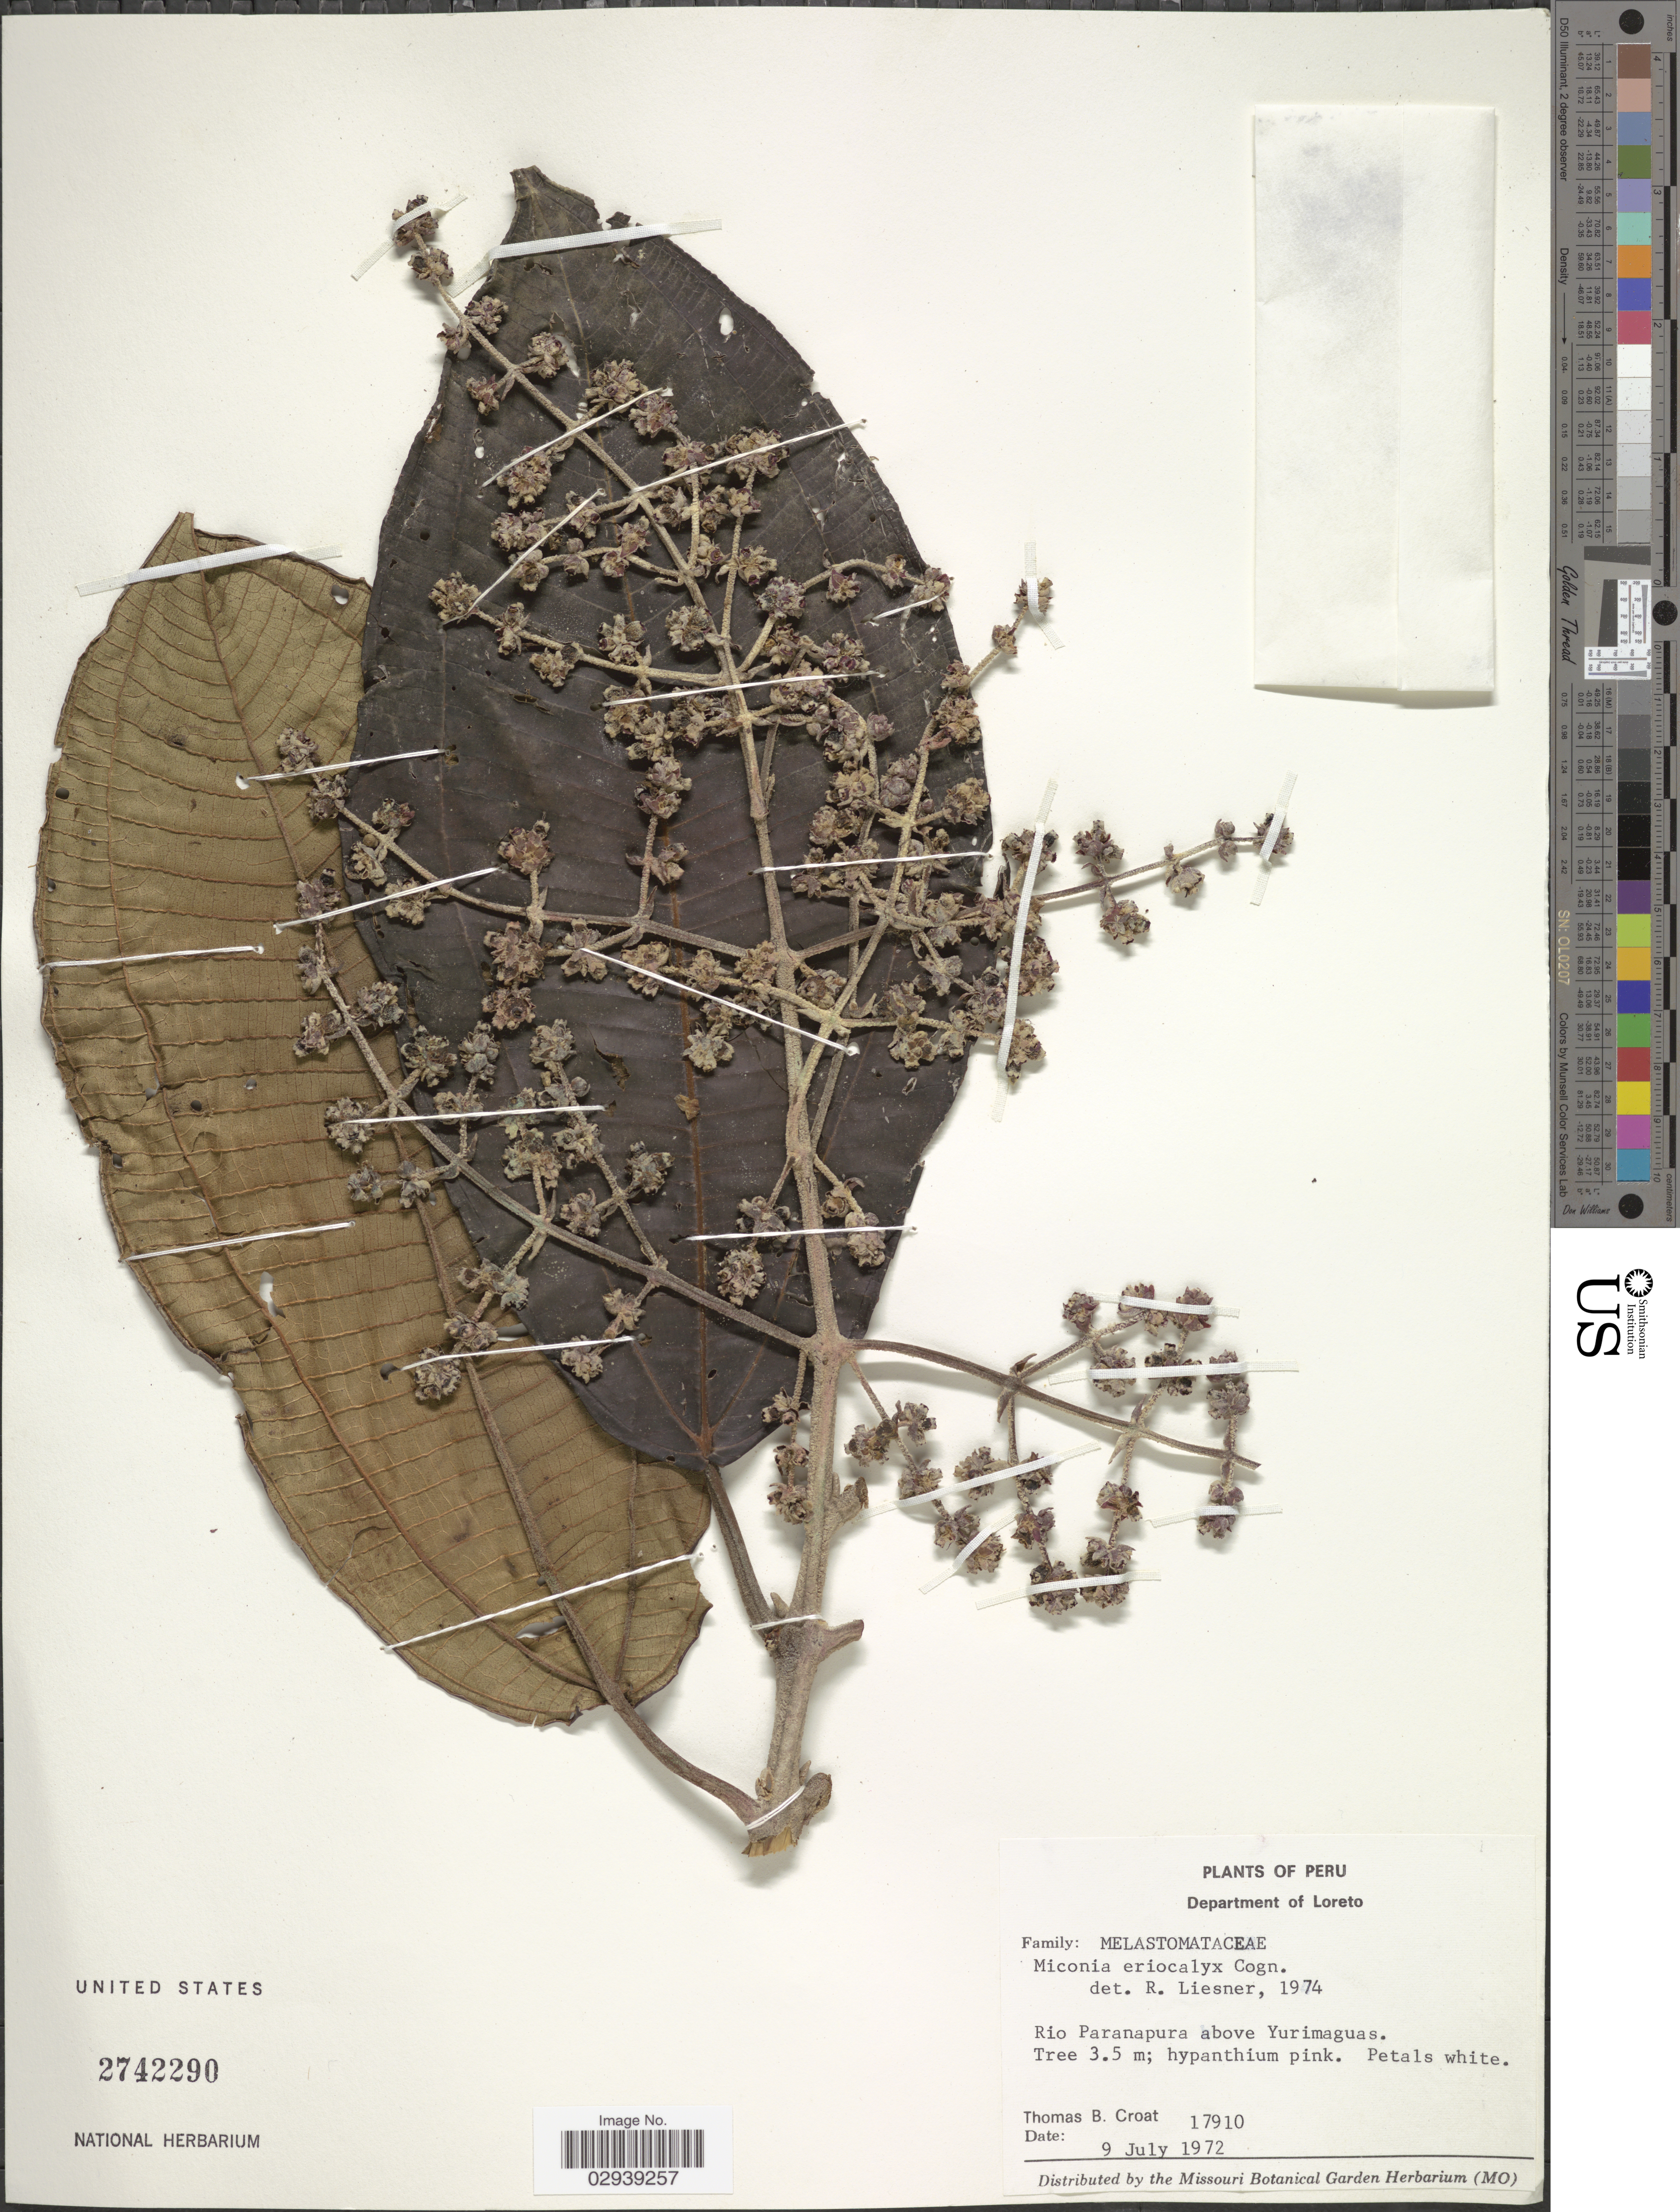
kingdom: Plantae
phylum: Tracheophyta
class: Magnoliopsida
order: Myrtales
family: Melastomataceae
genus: Miconia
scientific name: Miconia eriocalyx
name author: Cogn.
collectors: T. B. Croat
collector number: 17910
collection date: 1972-07-09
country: Peru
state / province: Loreto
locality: Department of Loreto. Rio Paranapura above Yurimaguas.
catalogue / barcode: US 2472290